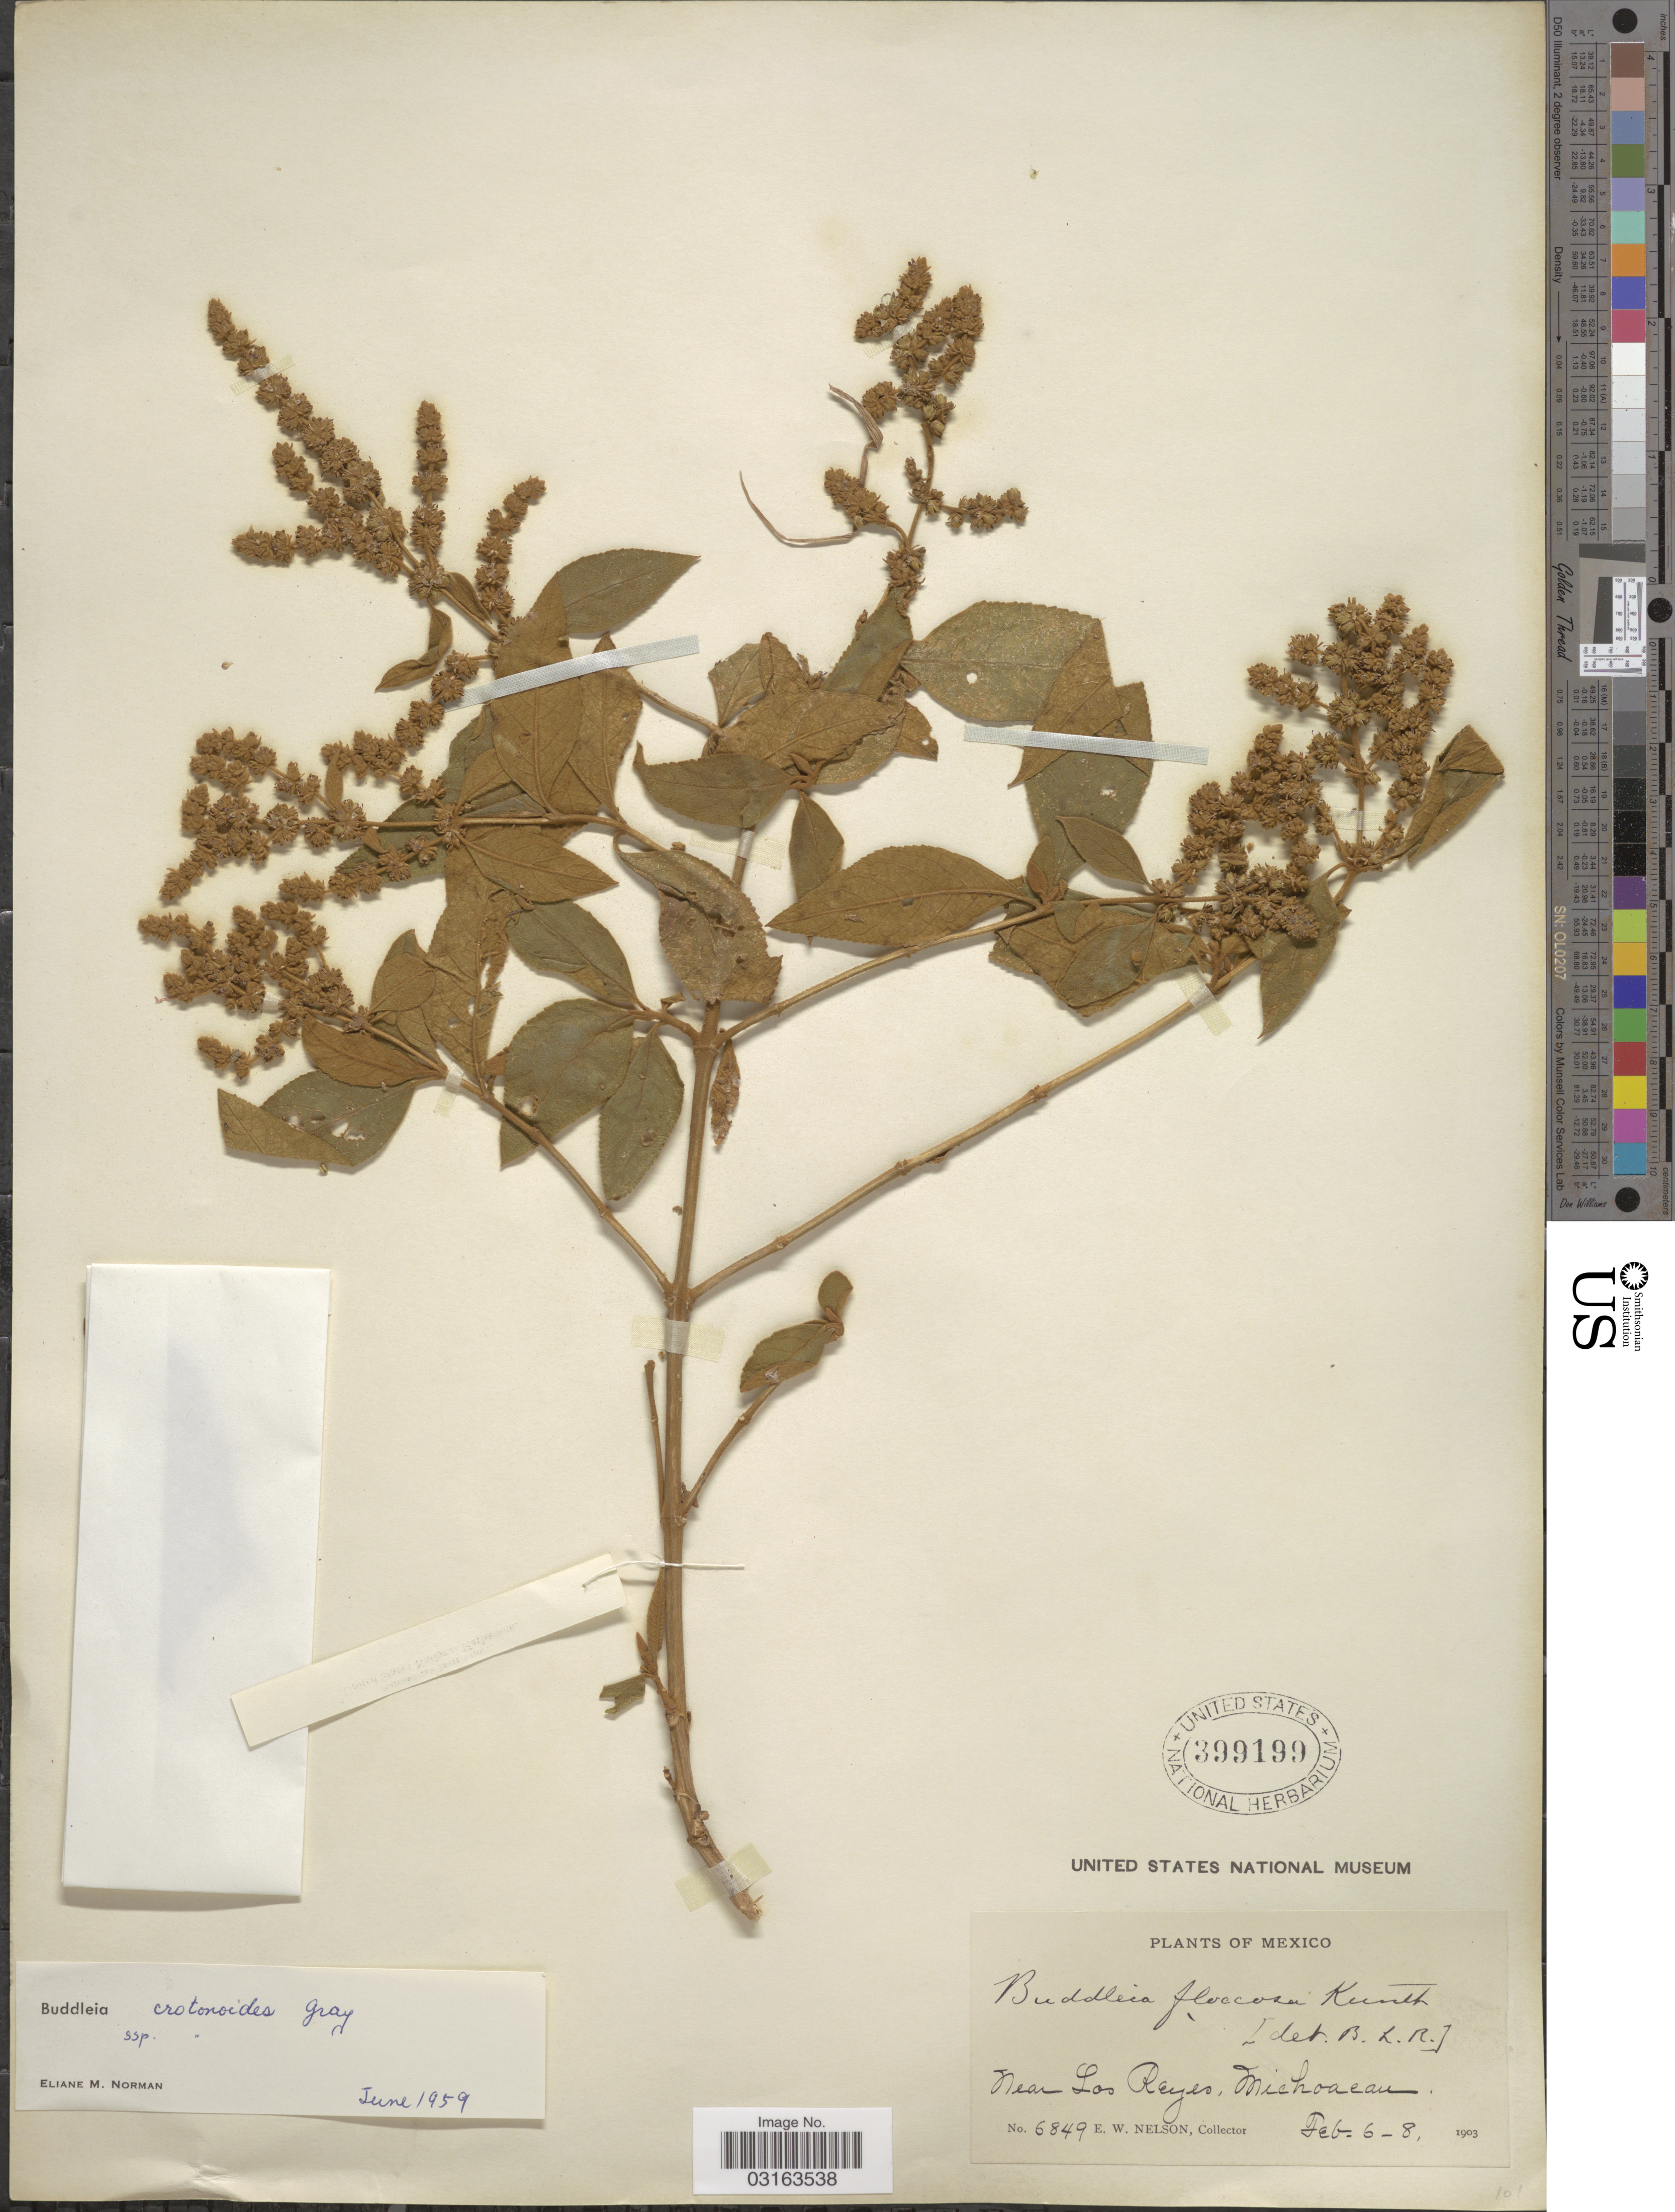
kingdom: Plantae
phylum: Tracheophyta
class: Magnoliopsida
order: Lamiales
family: Scrophulariaceae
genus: Buddleja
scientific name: Buddleja crotonoides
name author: A. Gray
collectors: E. W. Nelson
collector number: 6849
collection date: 1903-02-06/1903-02-08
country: Mexico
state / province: Michoacán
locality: Near Los Reyes.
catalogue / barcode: US 399199